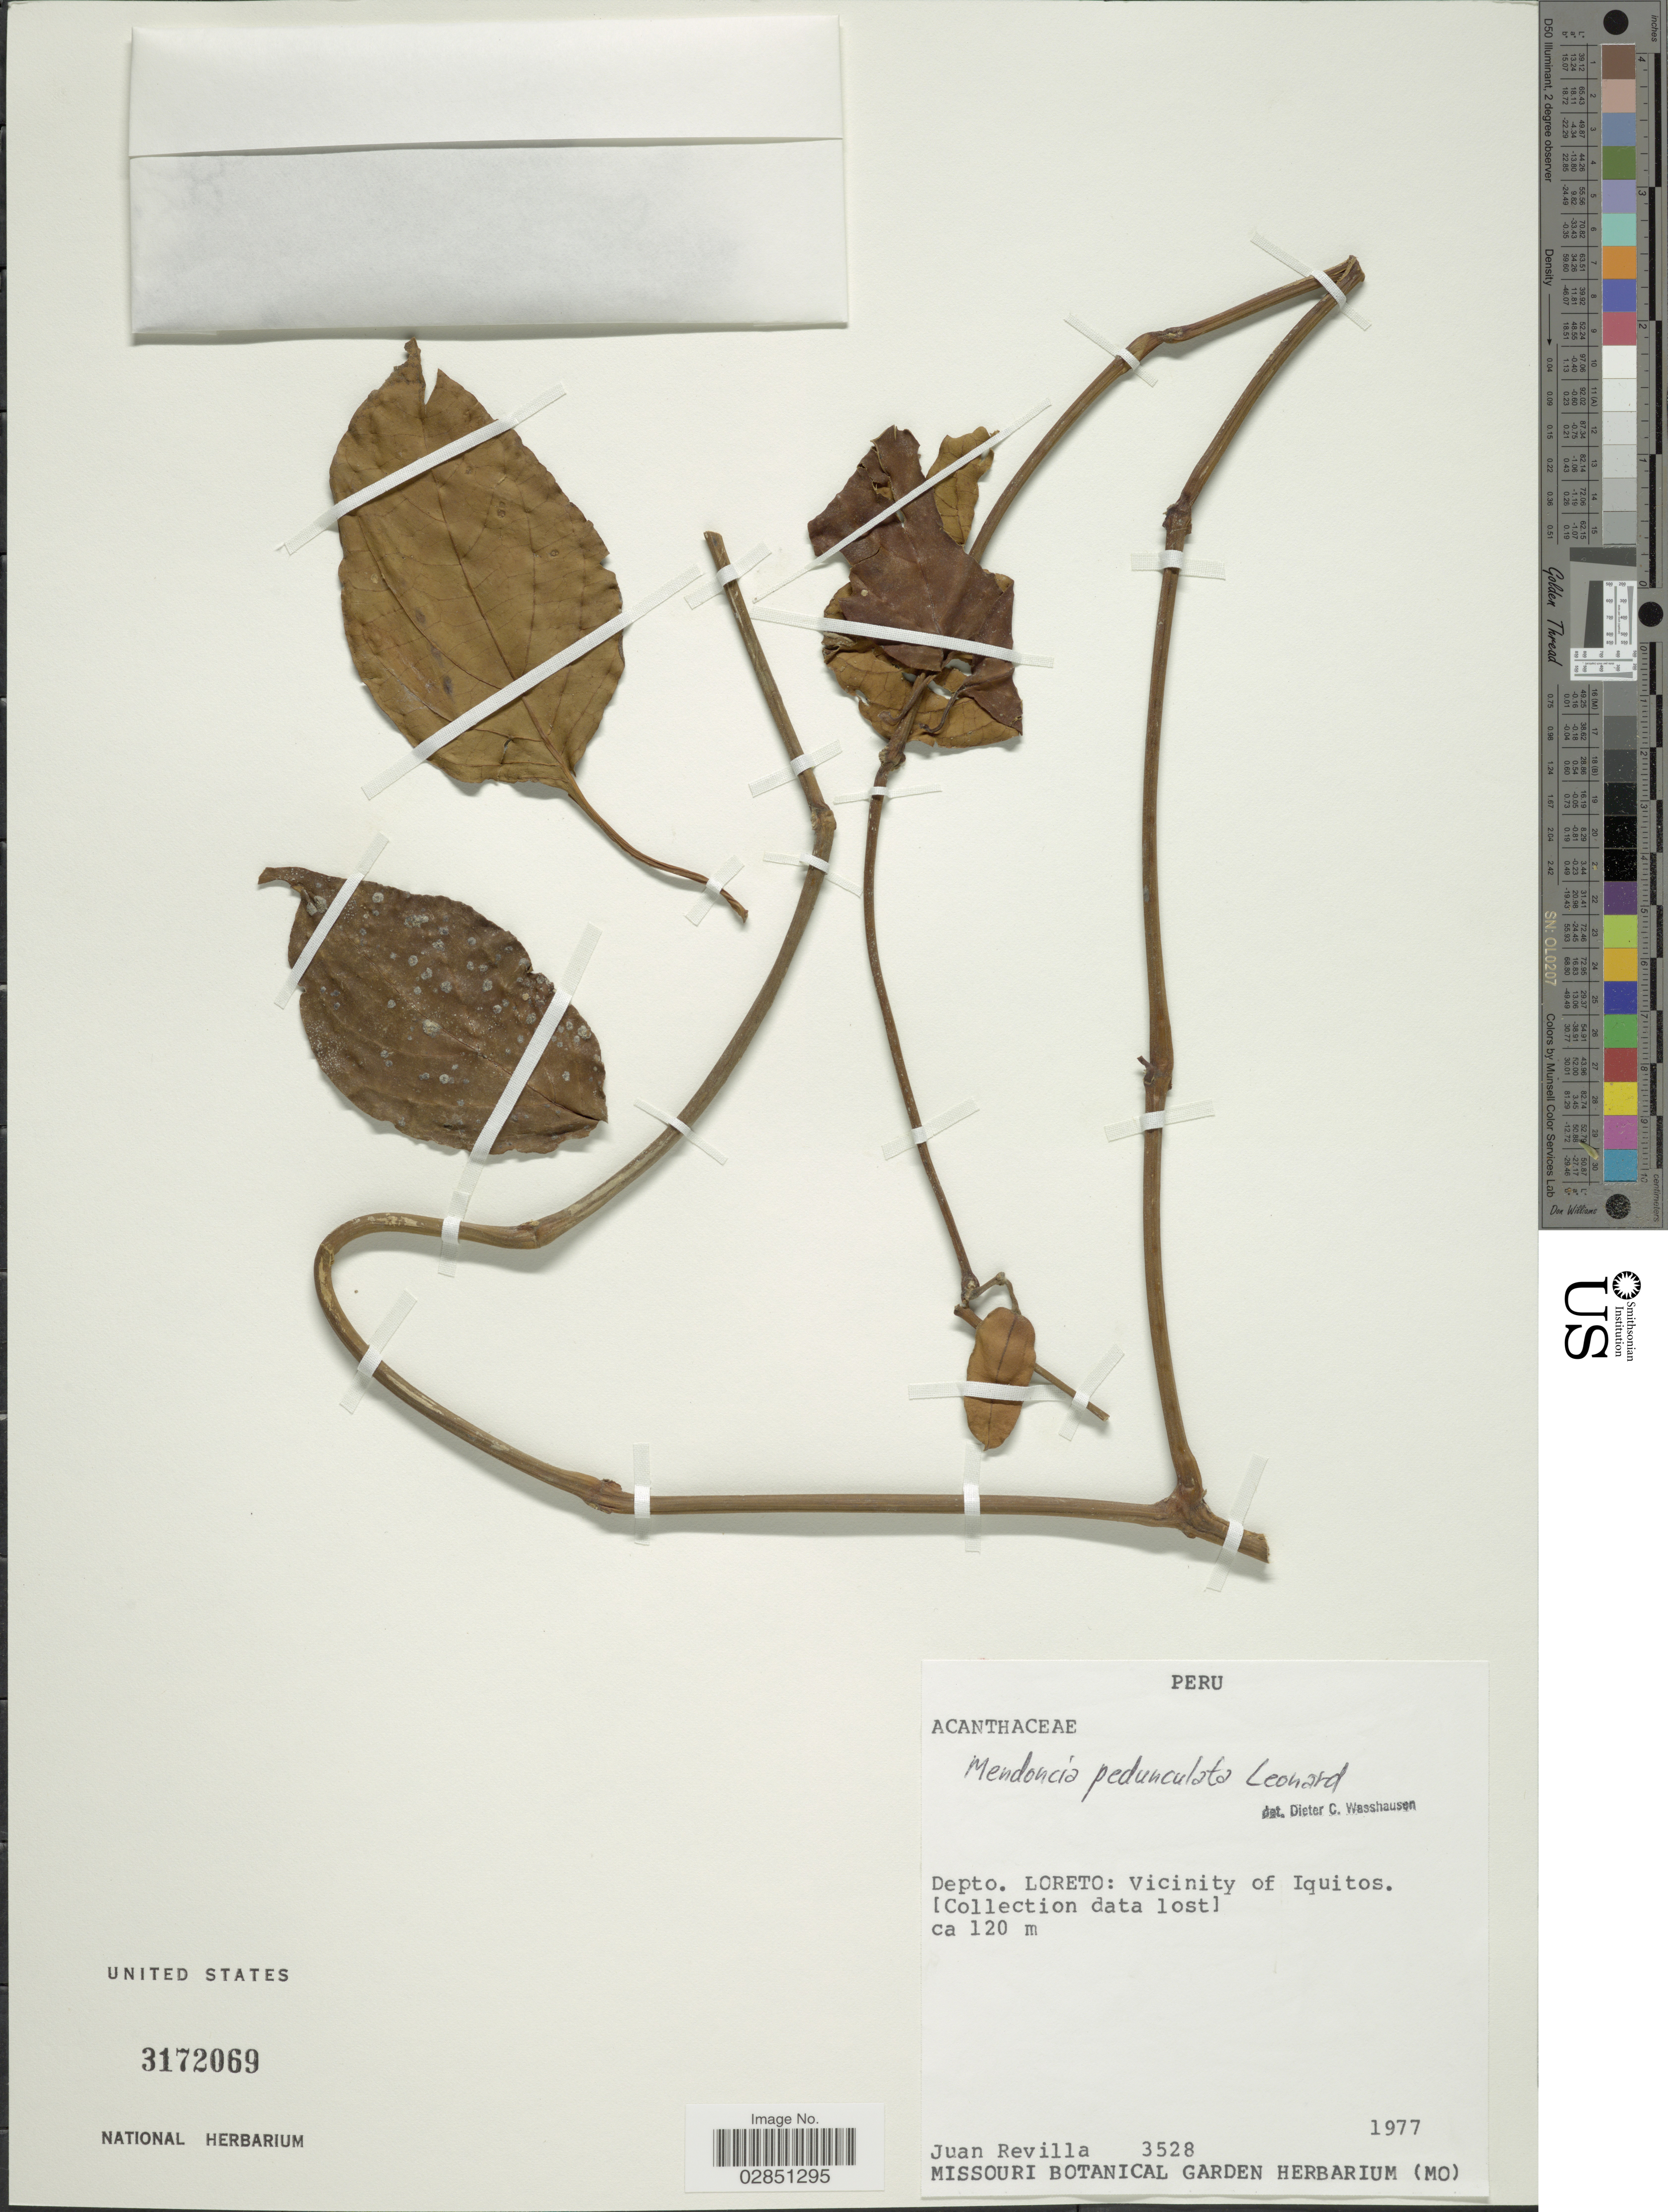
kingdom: Plantae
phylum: Tracheophyta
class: Magnoliopsida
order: Lamiales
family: Acanthaceae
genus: Mendoncia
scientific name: Mendoncia pedunculata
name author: Leonard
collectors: J. Revilla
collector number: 3528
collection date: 1977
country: Peru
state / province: Loreto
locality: Depto. Loreto: Vicinity of Iquitos.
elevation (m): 120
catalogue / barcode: US 3172069